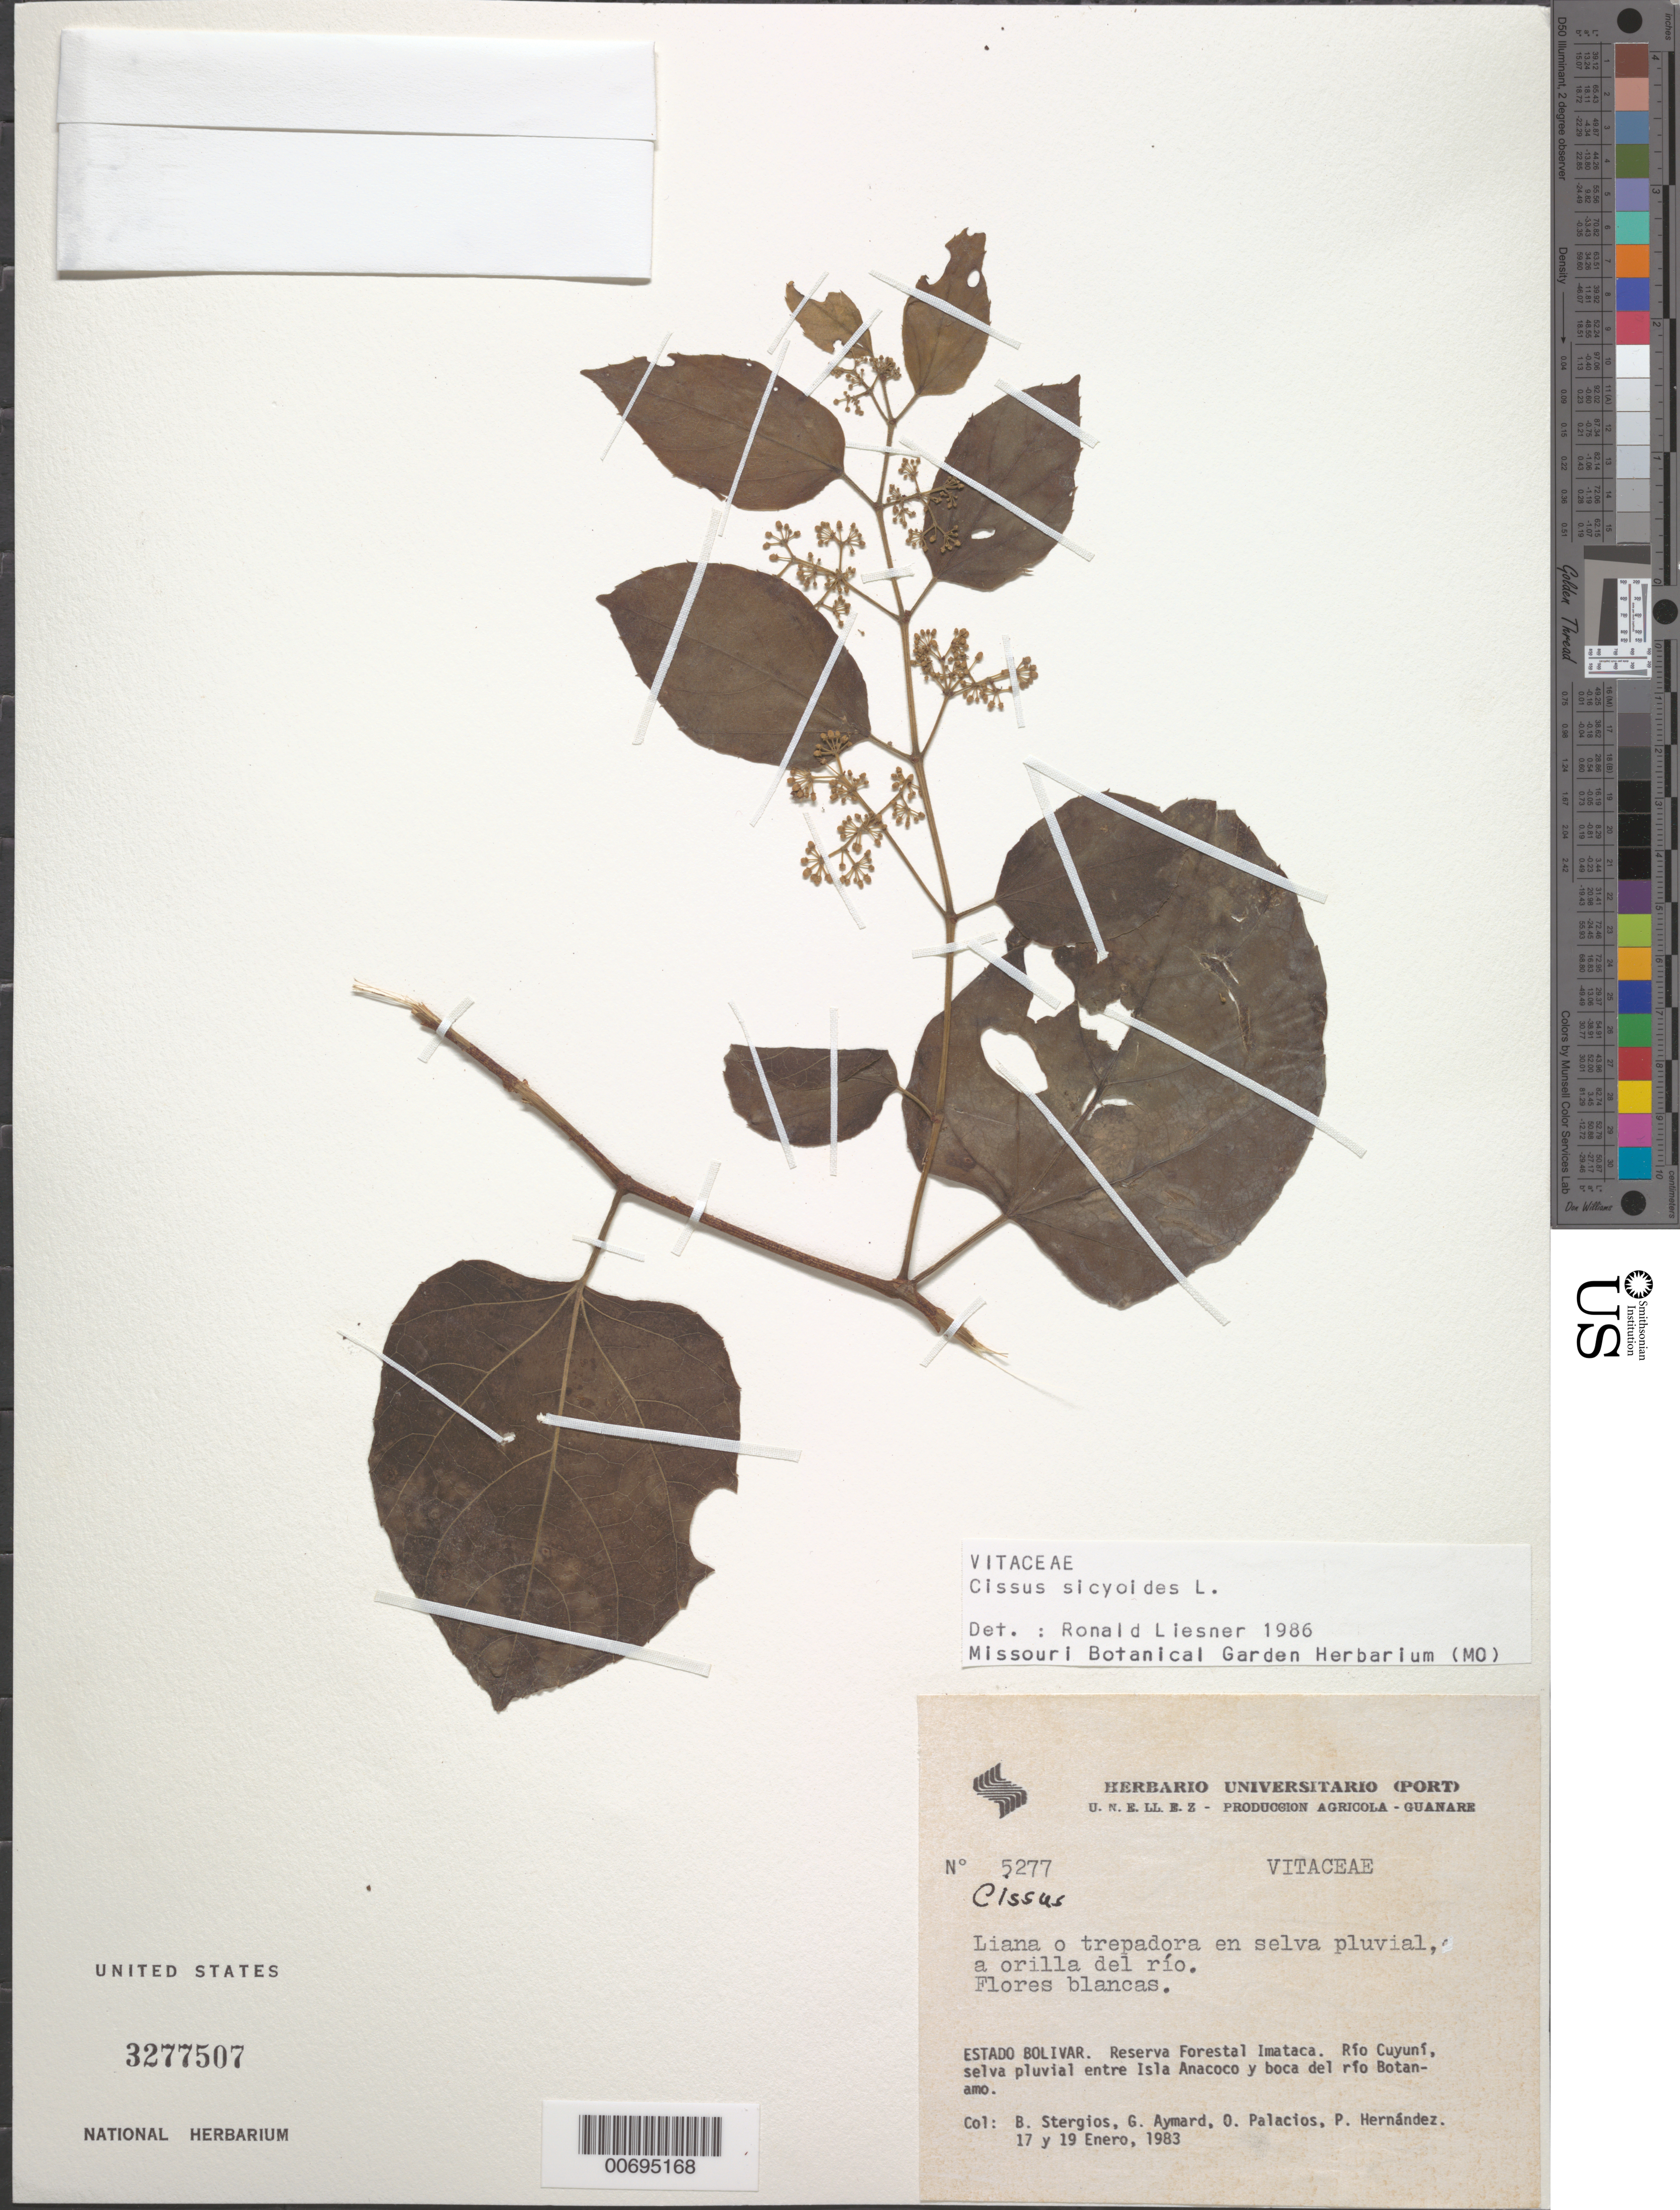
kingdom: Plantae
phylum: Tracheophyta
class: Magnoliopsida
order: Vitales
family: Vitaceae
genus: Cissus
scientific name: Cissus verticillata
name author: (L.) Nicolson & C.E. Jarvis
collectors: B. G. Stergios, G. A. Aymard, O. Palacios & P. Hernández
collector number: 5277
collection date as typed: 17-Jan-83 to 19-Jan-83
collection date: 1983-01-17/1983-01-19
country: Venezuela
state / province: Bolívar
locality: Reserva Forestal Imataca, Río Cuyuni, Isla Anacoco y boca del Río Botanamo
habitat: Selva pluvial y humedo tropical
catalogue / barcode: US 3277507